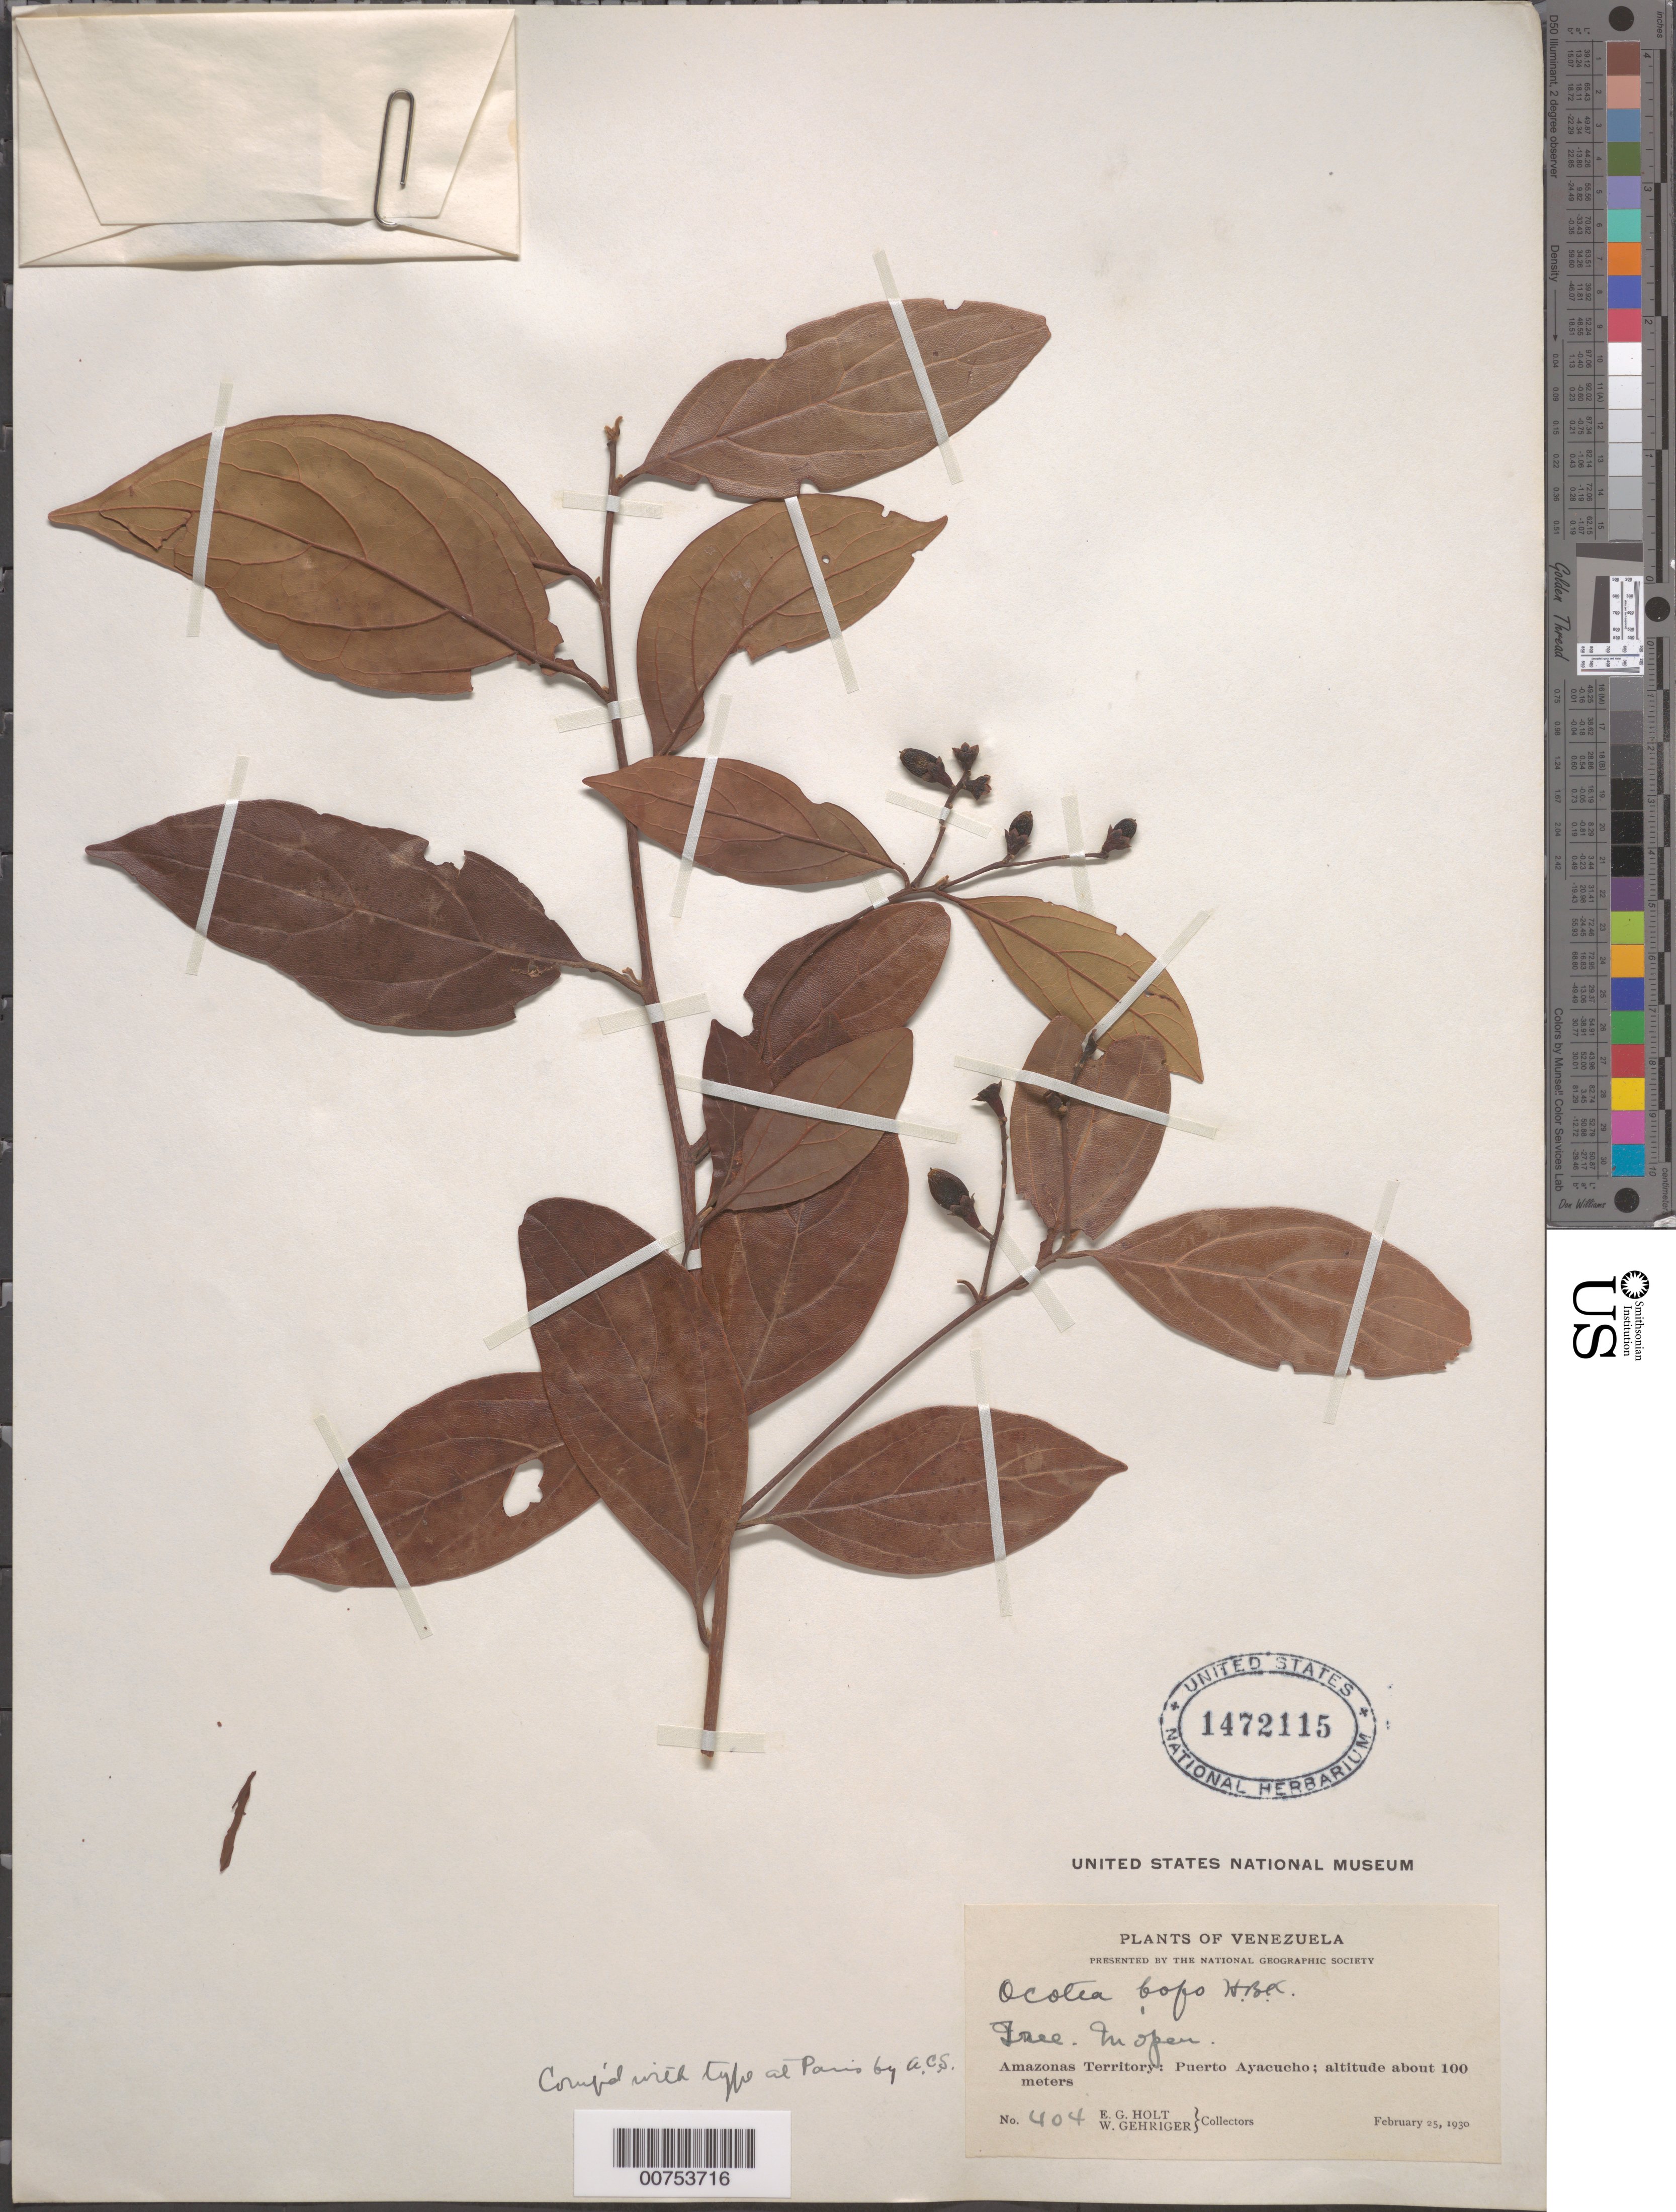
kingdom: Plantae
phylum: Tracheophyta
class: Magnoliopsida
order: Laurales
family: Lauraceae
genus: Ocotea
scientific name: Ocotea bofo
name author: Kunth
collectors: E. Holt & W. Gehriger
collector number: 404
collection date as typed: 25-Feb-30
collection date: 1930-02-25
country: Venezuela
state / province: Amazonas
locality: Puerto Ayacucho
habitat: In open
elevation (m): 100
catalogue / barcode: US 1472115